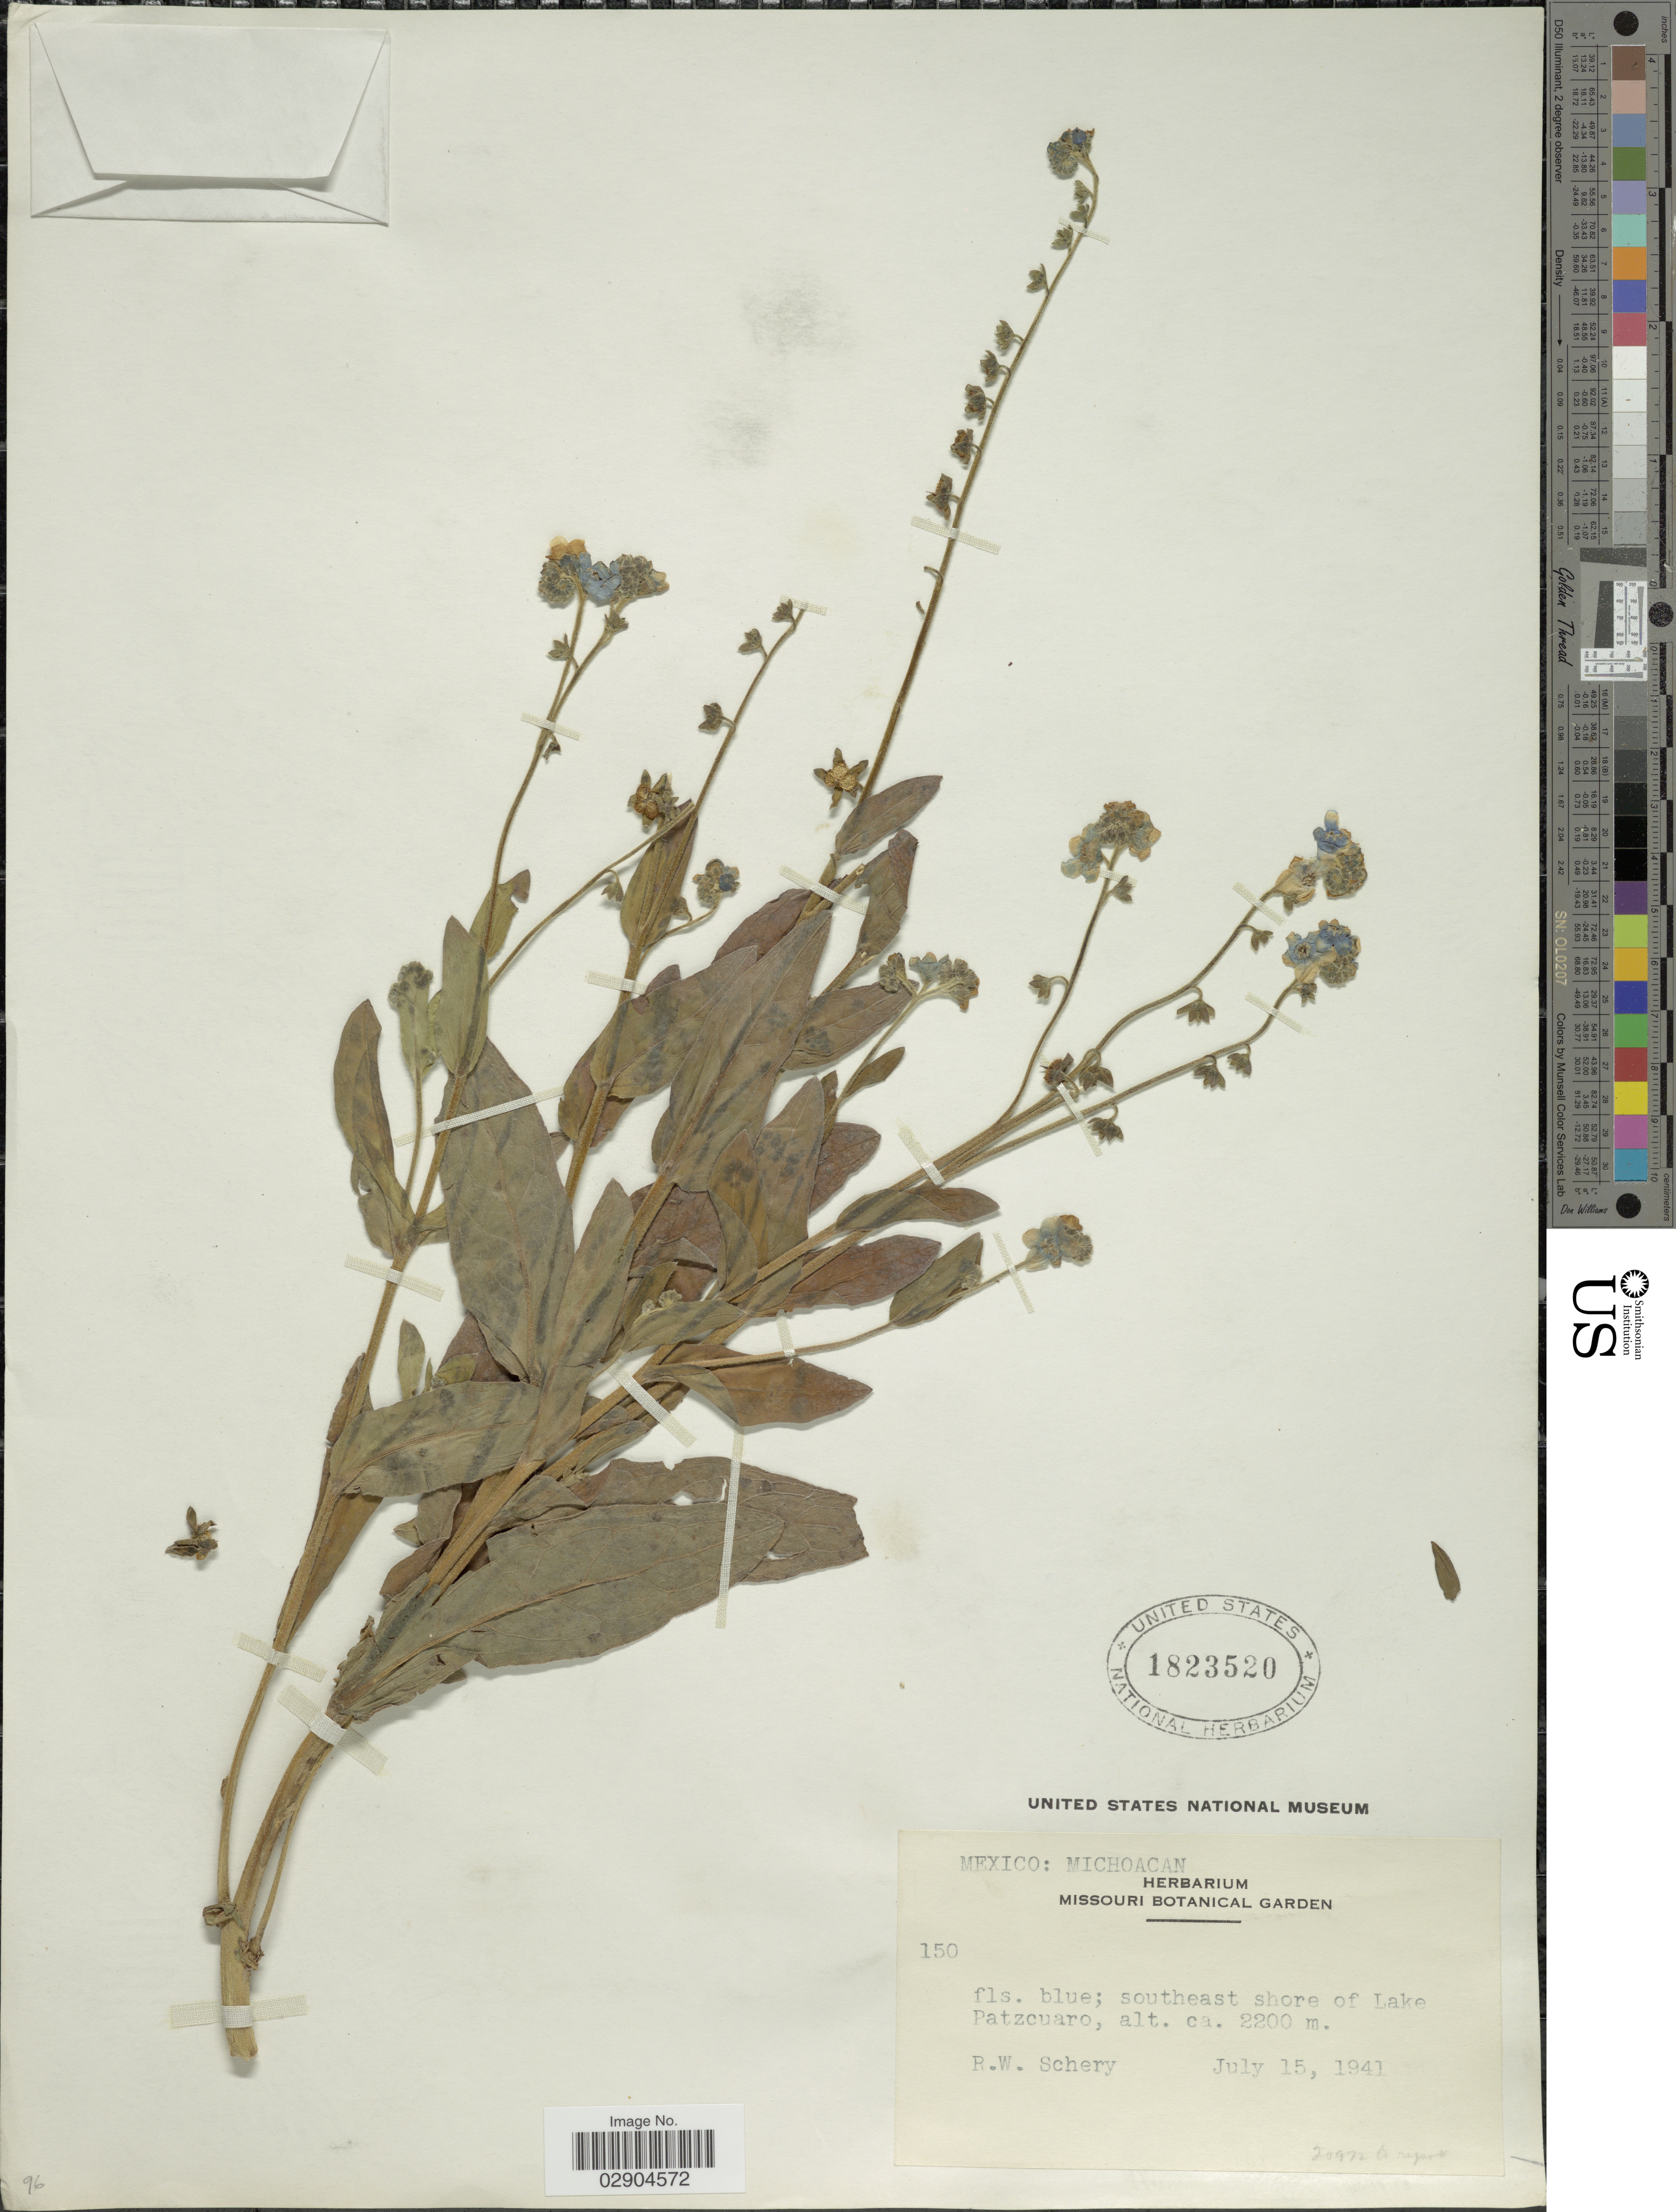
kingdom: Plantae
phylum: Tracheophyta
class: Magnoliopsida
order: Boraginales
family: Boraginaceae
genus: Lappula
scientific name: Lappula sp.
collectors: R. W. Schery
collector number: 150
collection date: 1941-07-15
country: Mexico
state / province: Michoacán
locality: Southeast shore of Lake Patzcuaro.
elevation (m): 2200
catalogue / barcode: US 1823520